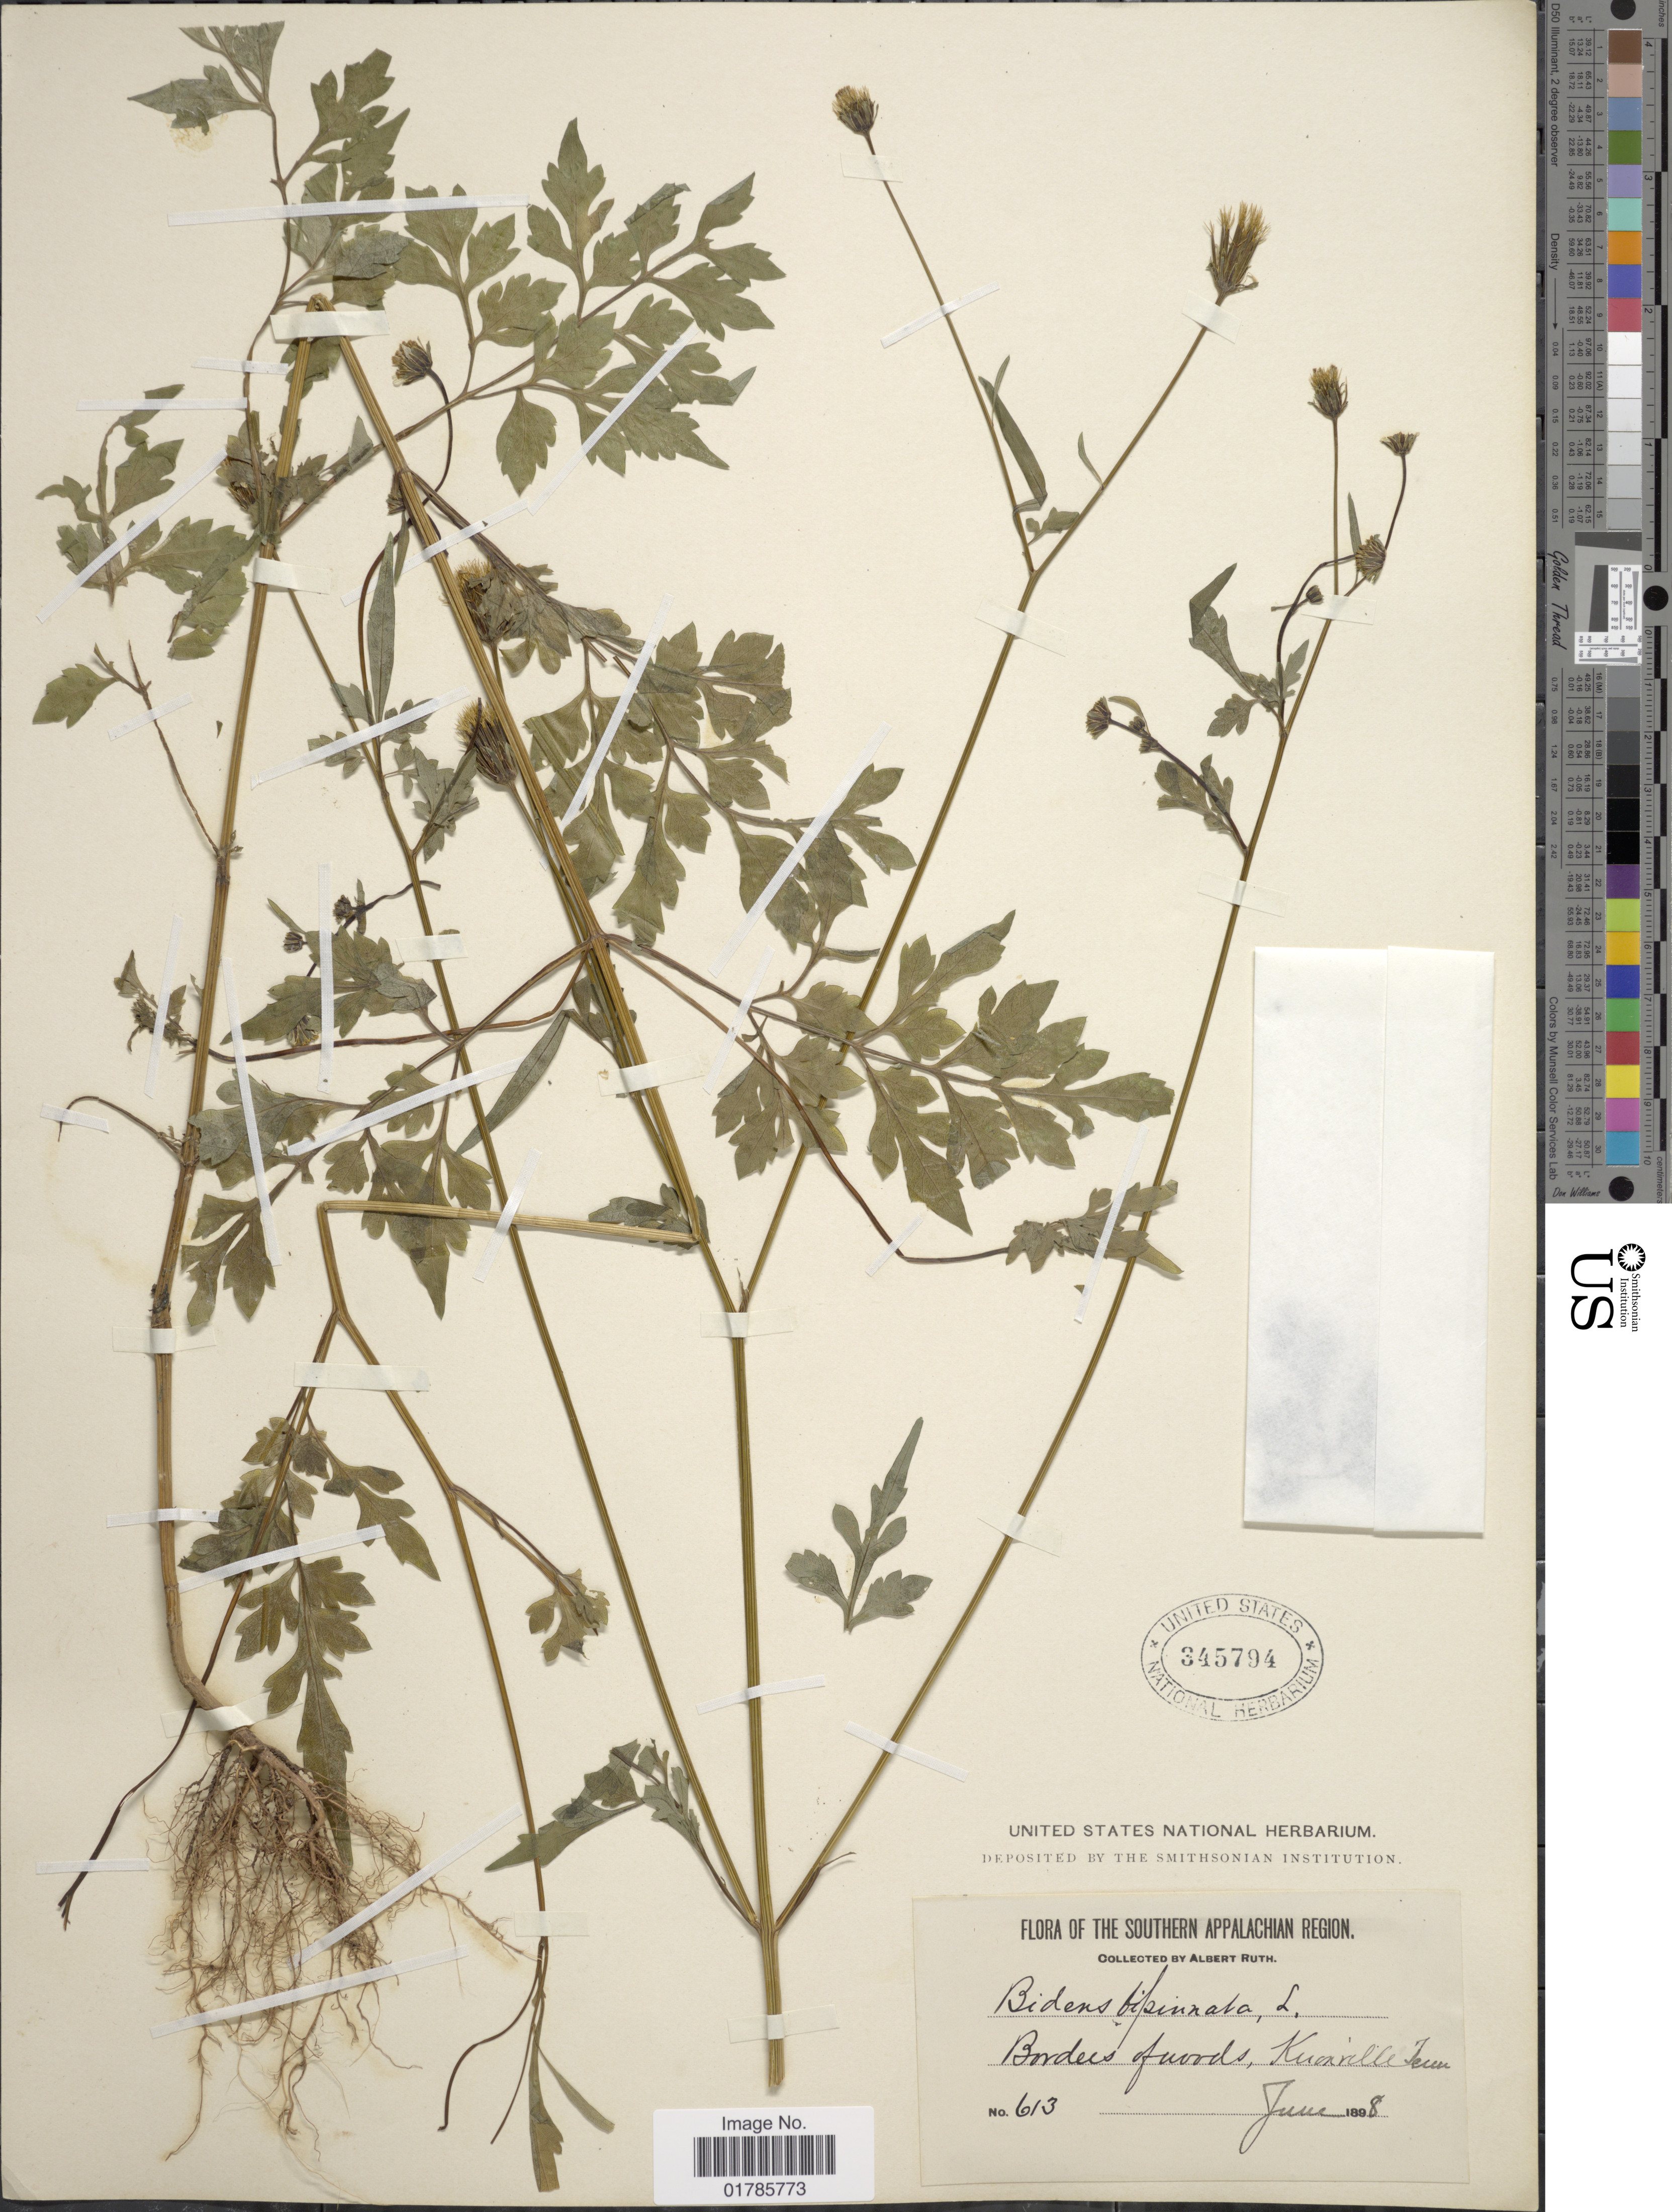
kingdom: Plantae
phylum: Tracheophyta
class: Magnoliopsida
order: Asterales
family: Asteraceae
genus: Bidens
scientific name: Bidens bipinnata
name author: L.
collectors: A. Ruth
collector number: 613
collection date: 1898-06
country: United States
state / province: Tennessee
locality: Borders of woods, Knoxville, Tenn. Southern Appalachian Region.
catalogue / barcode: US 345794